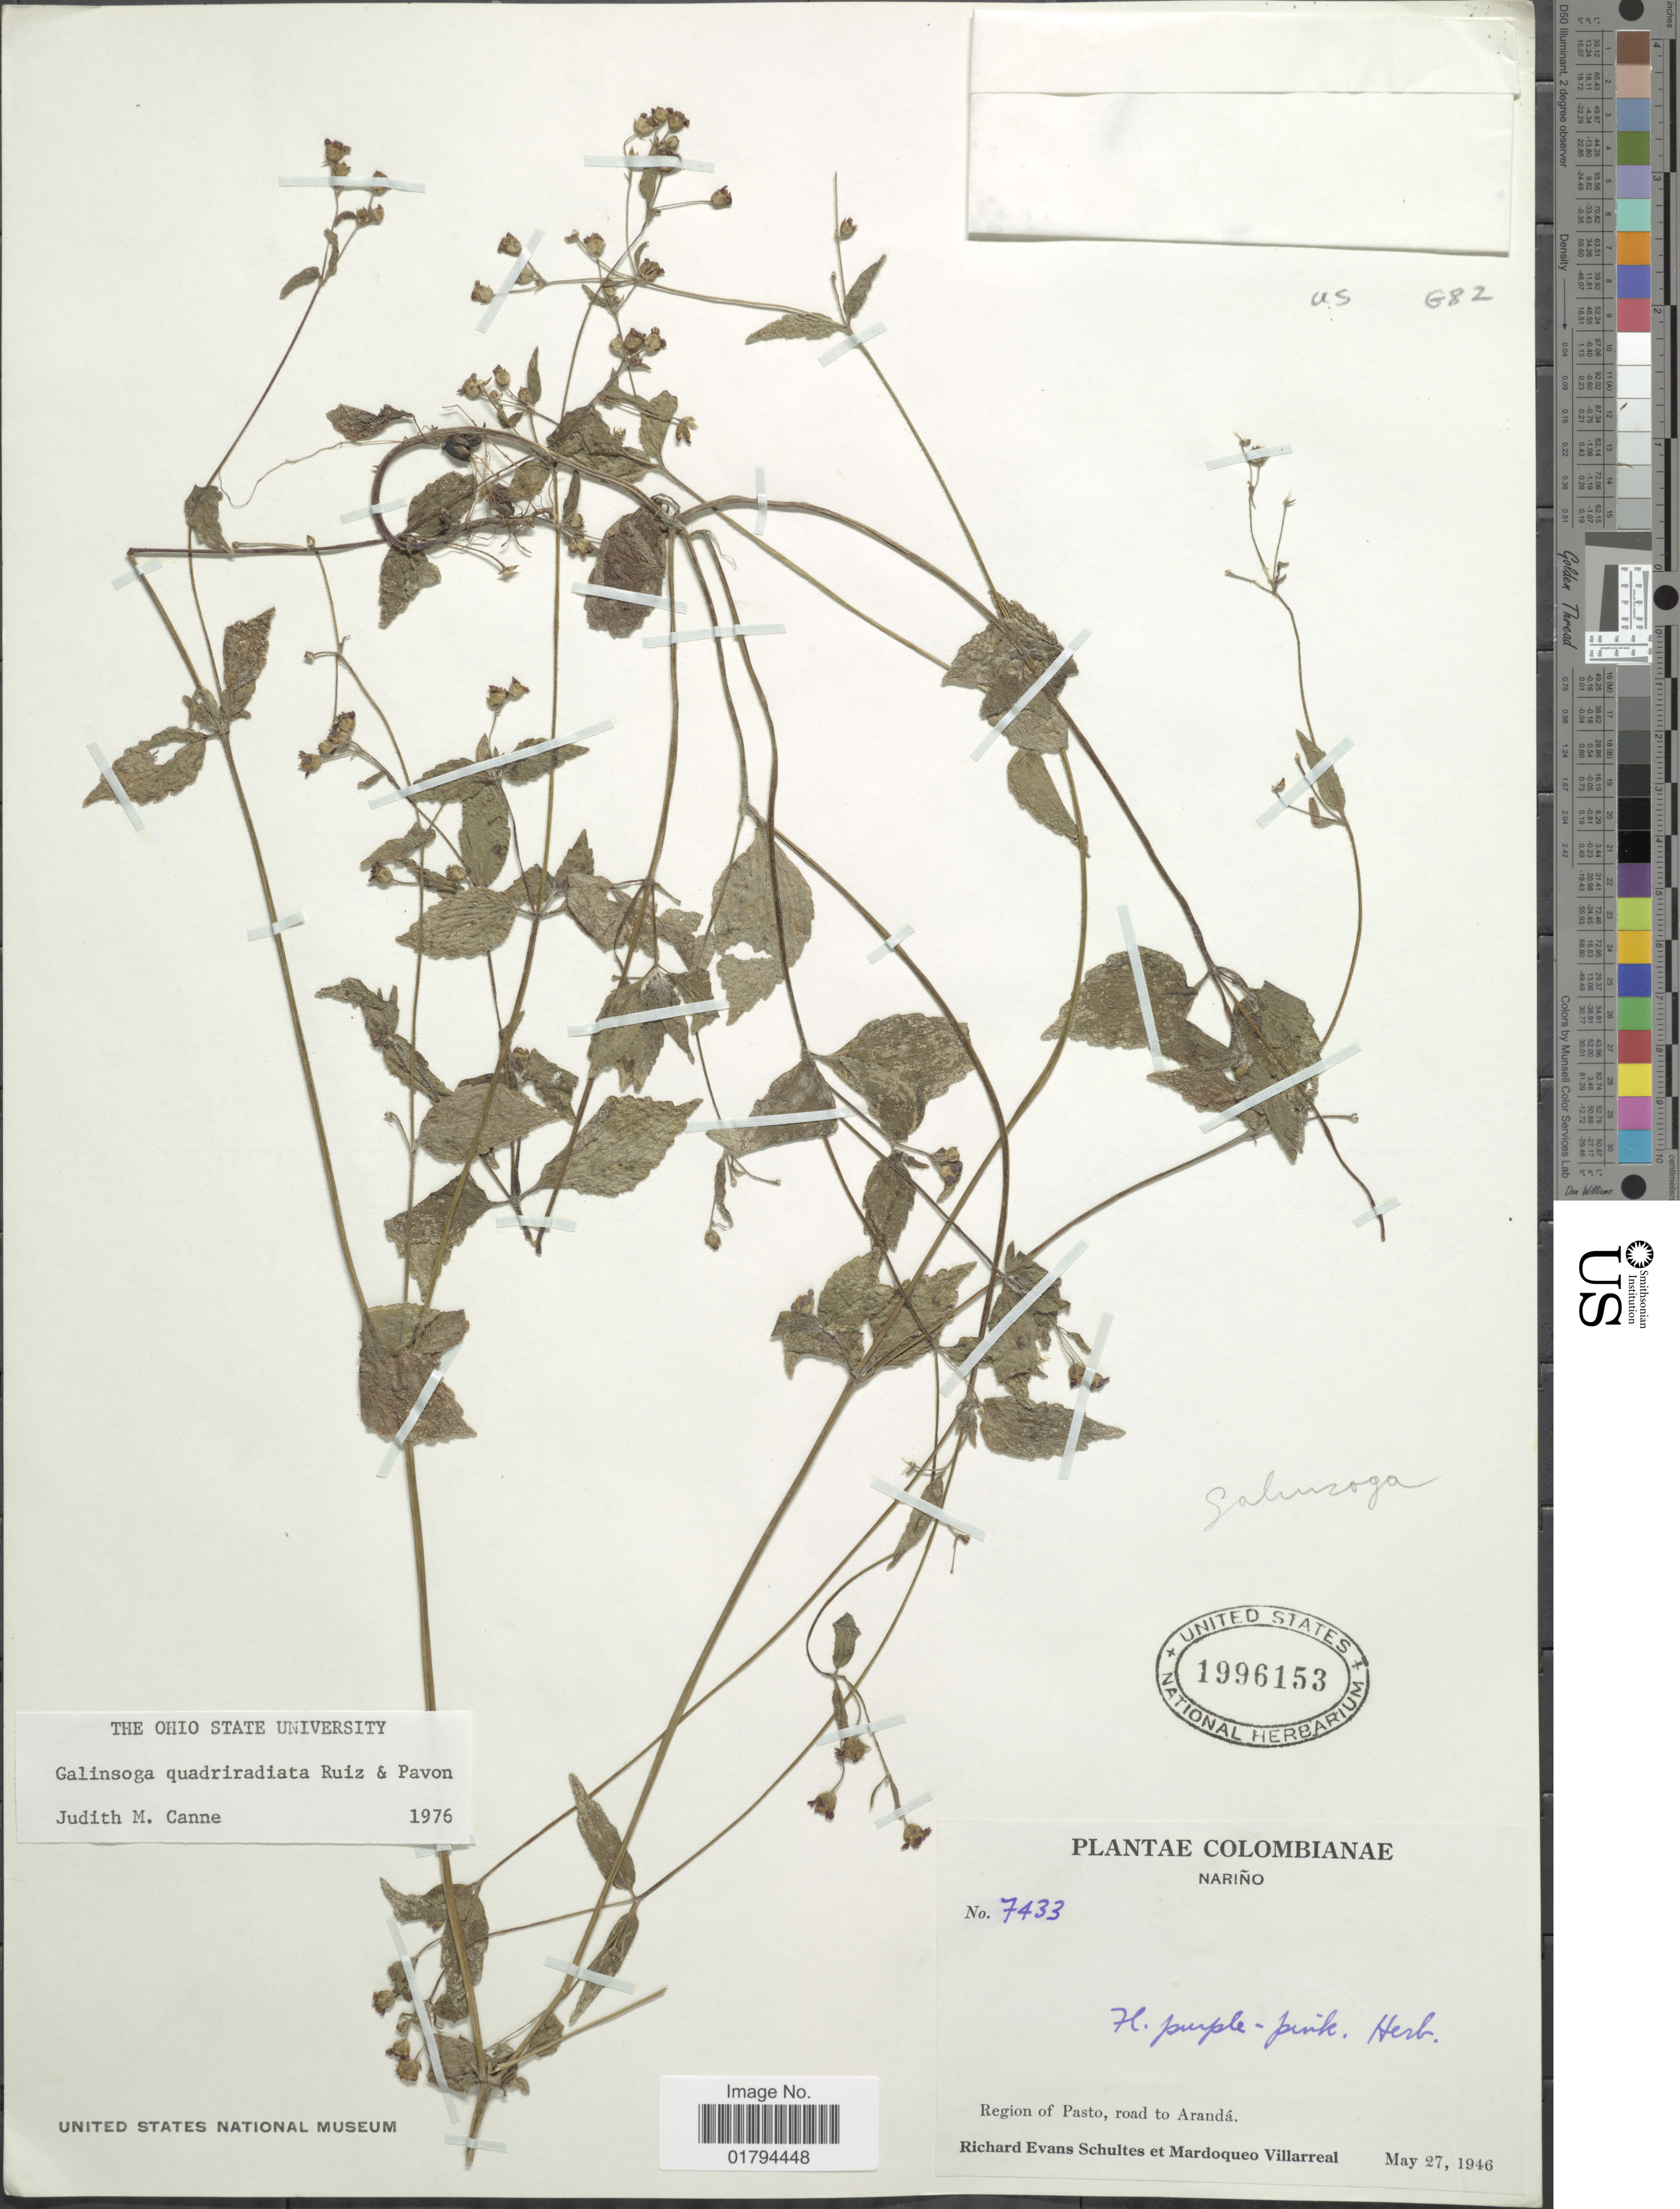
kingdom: Plantae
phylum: Tracheophyta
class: Magnoliopsida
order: Asterales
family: Asteraceae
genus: Galinsoga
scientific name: Galinsoga quadriradiata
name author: Ruiz & Pav.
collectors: R. E. Schultes & M. Villarreal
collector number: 7433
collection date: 1946-05-27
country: Colombia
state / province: Nariño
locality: Region of Pasto, road to Aranda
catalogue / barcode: US 1996153